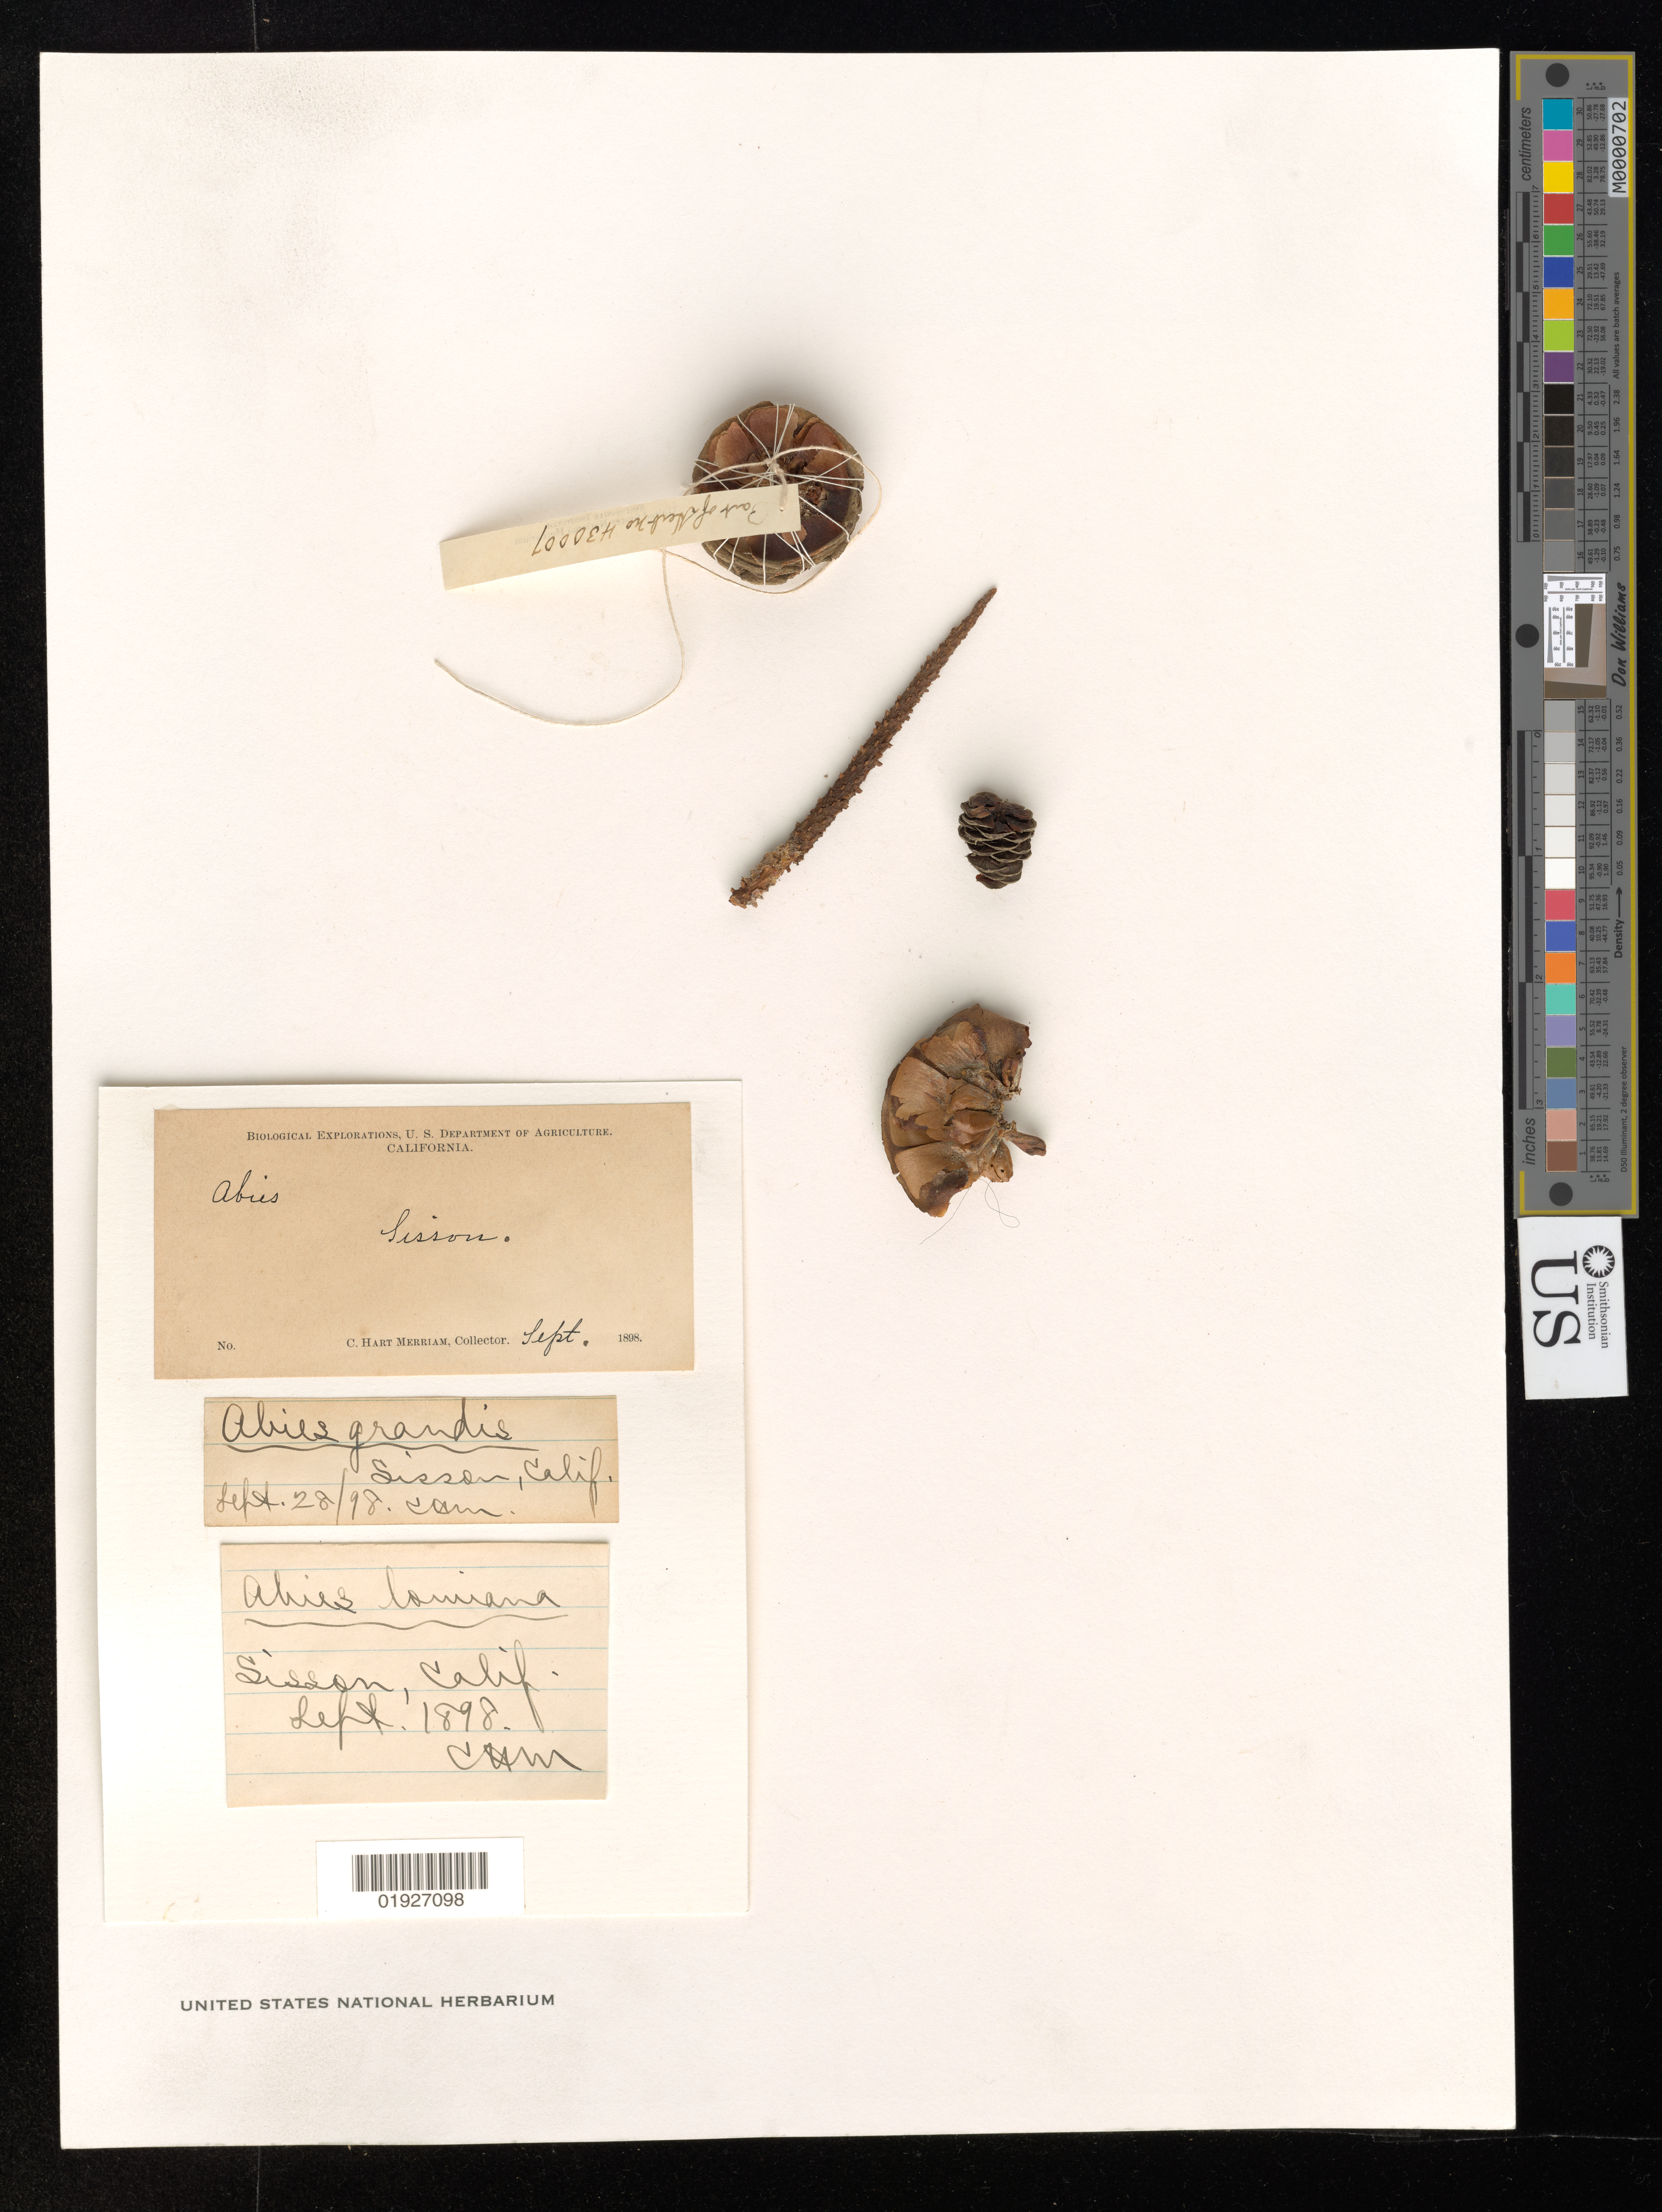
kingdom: Plantae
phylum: Tracheophyta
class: Pinopsida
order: Pinales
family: Pinaceae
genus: Abies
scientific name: Abies concolor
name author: (Gordon & Glend.) Lindl. ex Hildebr.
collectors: C. Merriam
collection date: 1898-09-28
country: United States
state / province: California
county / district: Siskiyou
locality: Sisson.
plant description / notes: Herb. no. 430007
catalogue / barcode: US 430007